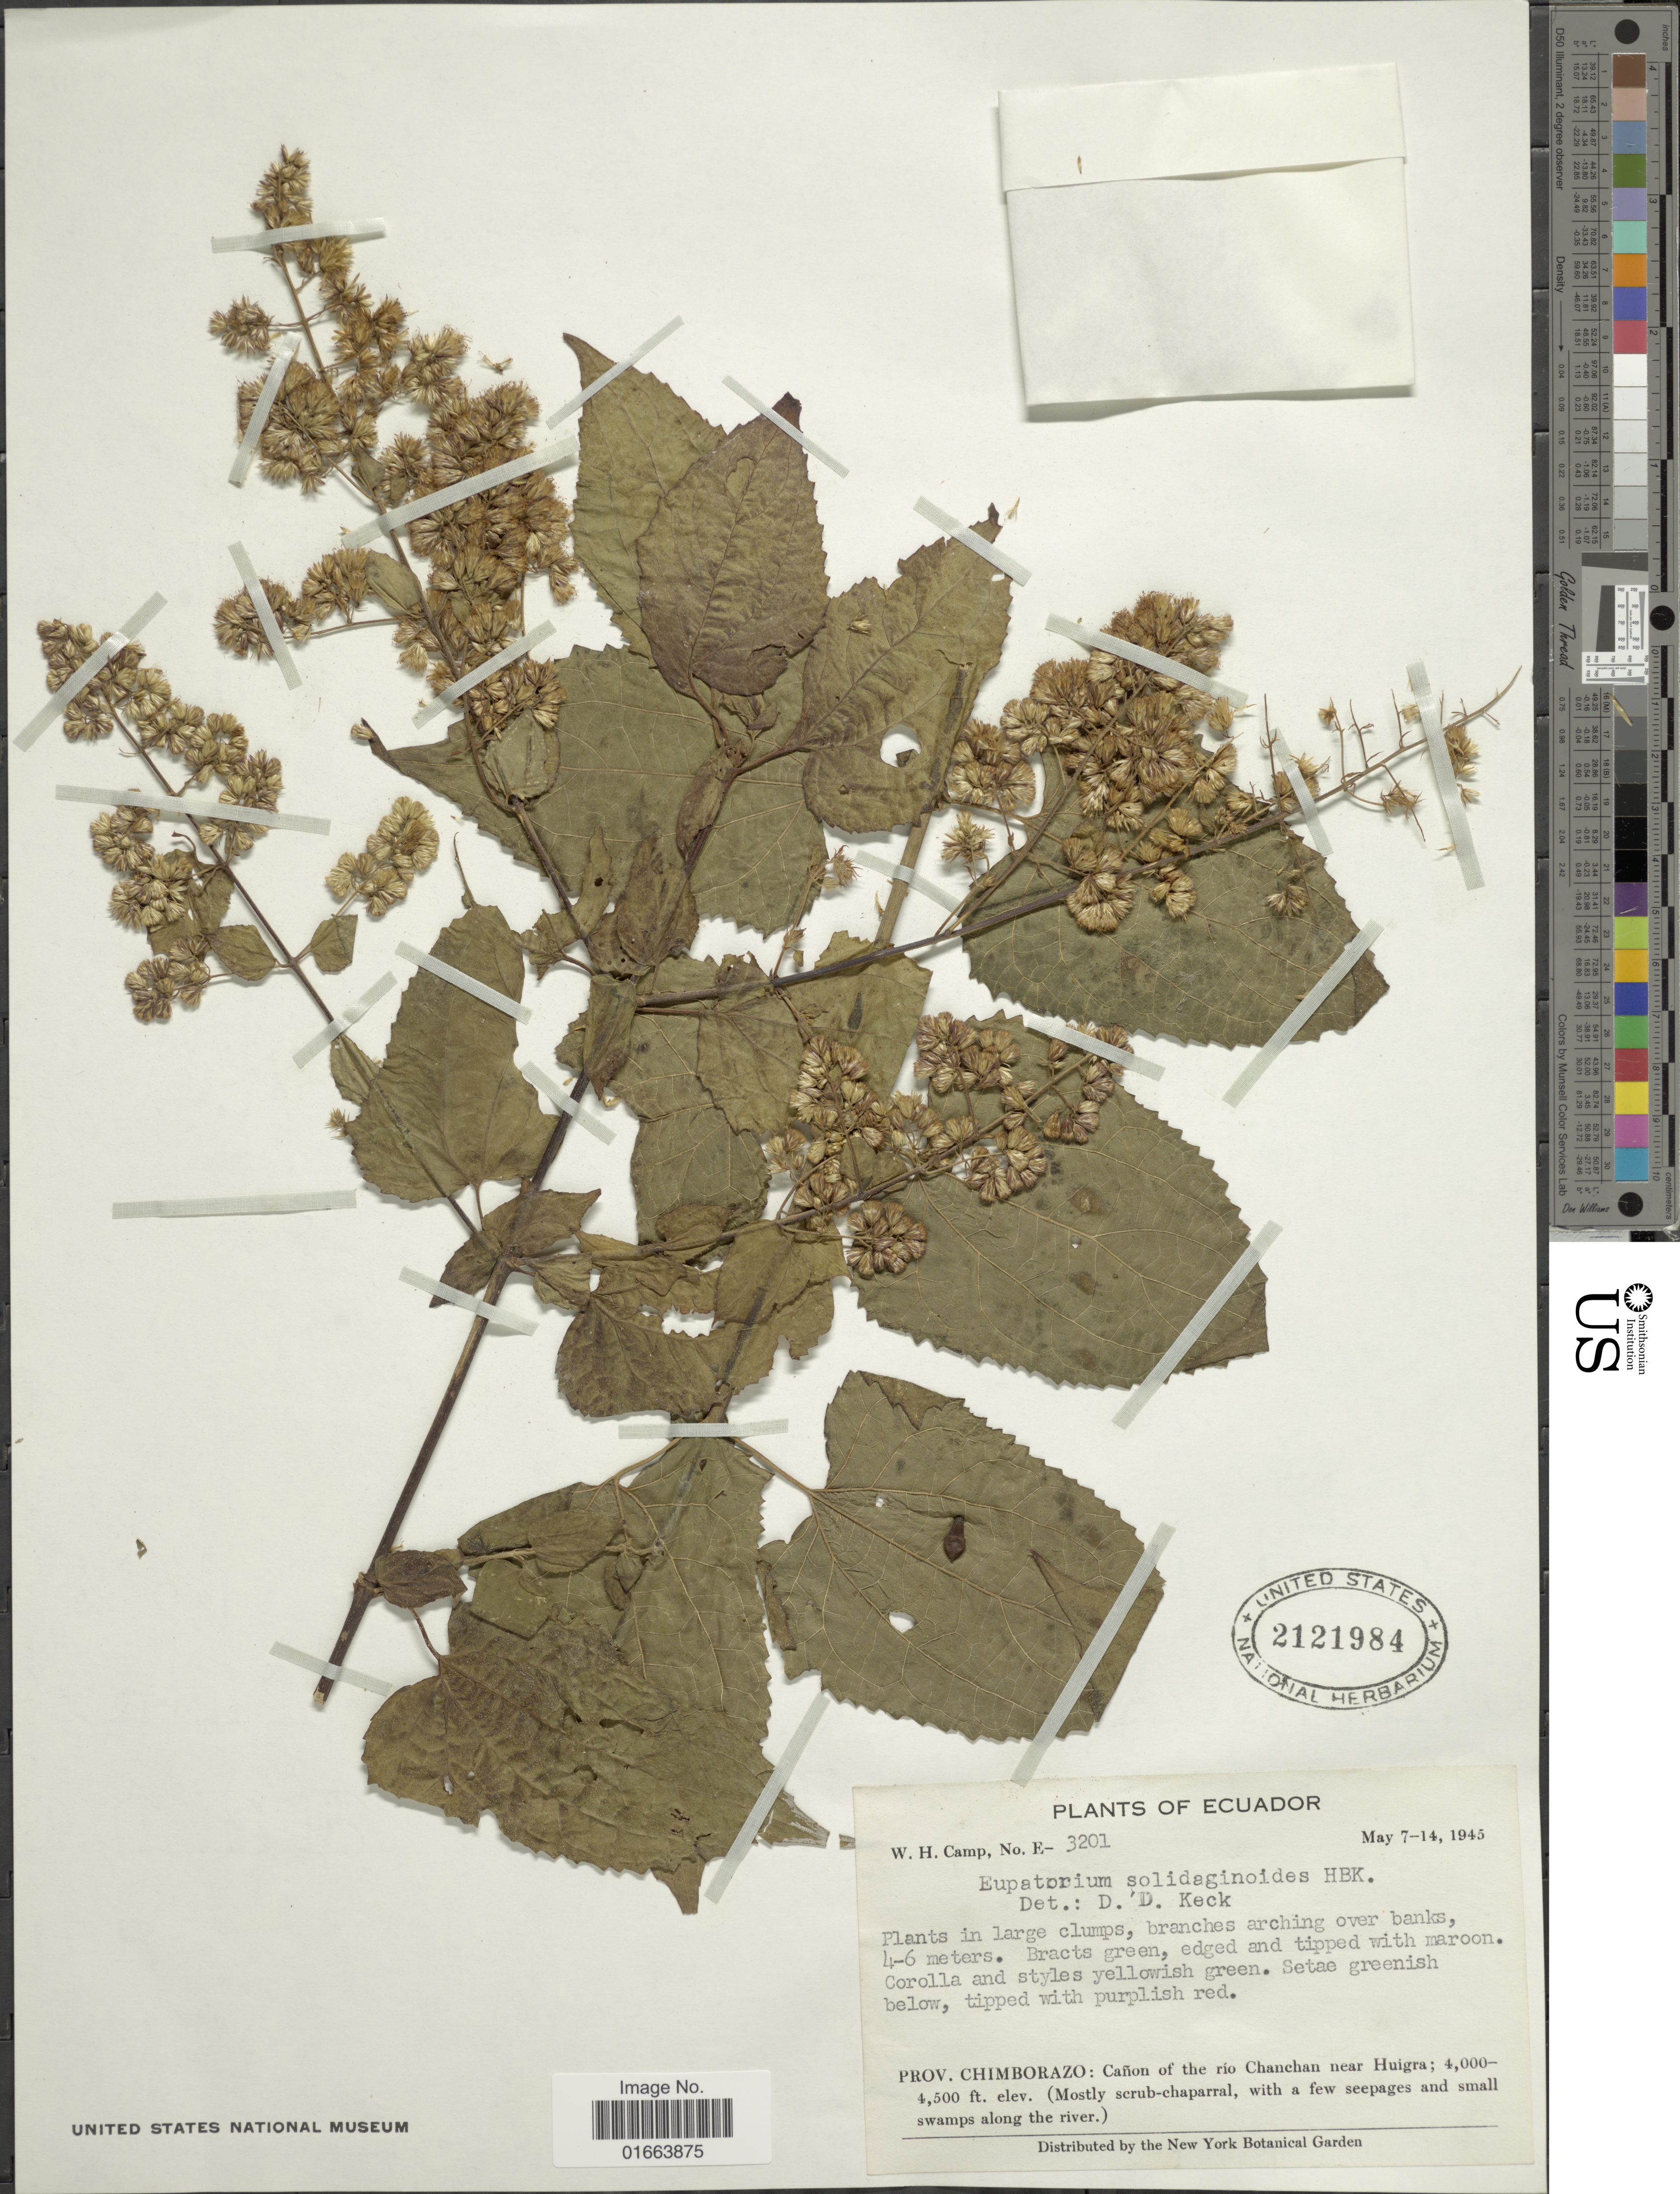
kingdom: Plantae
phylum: Tracheophyta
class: Magnoliopsida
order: Asterales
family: Asteraceae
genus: Koanophyllon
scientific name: Koanophyllon solidaginoides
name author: (Kunth) R.M. King & H. Rob.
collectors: W. H. Camp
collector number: E-3201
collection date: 1945-05-07/1945-05-14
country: Ecuador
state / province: Chimborazo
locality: Cañon of the río Chanchan near Huigra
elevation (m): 1219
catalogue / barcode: US 2121984